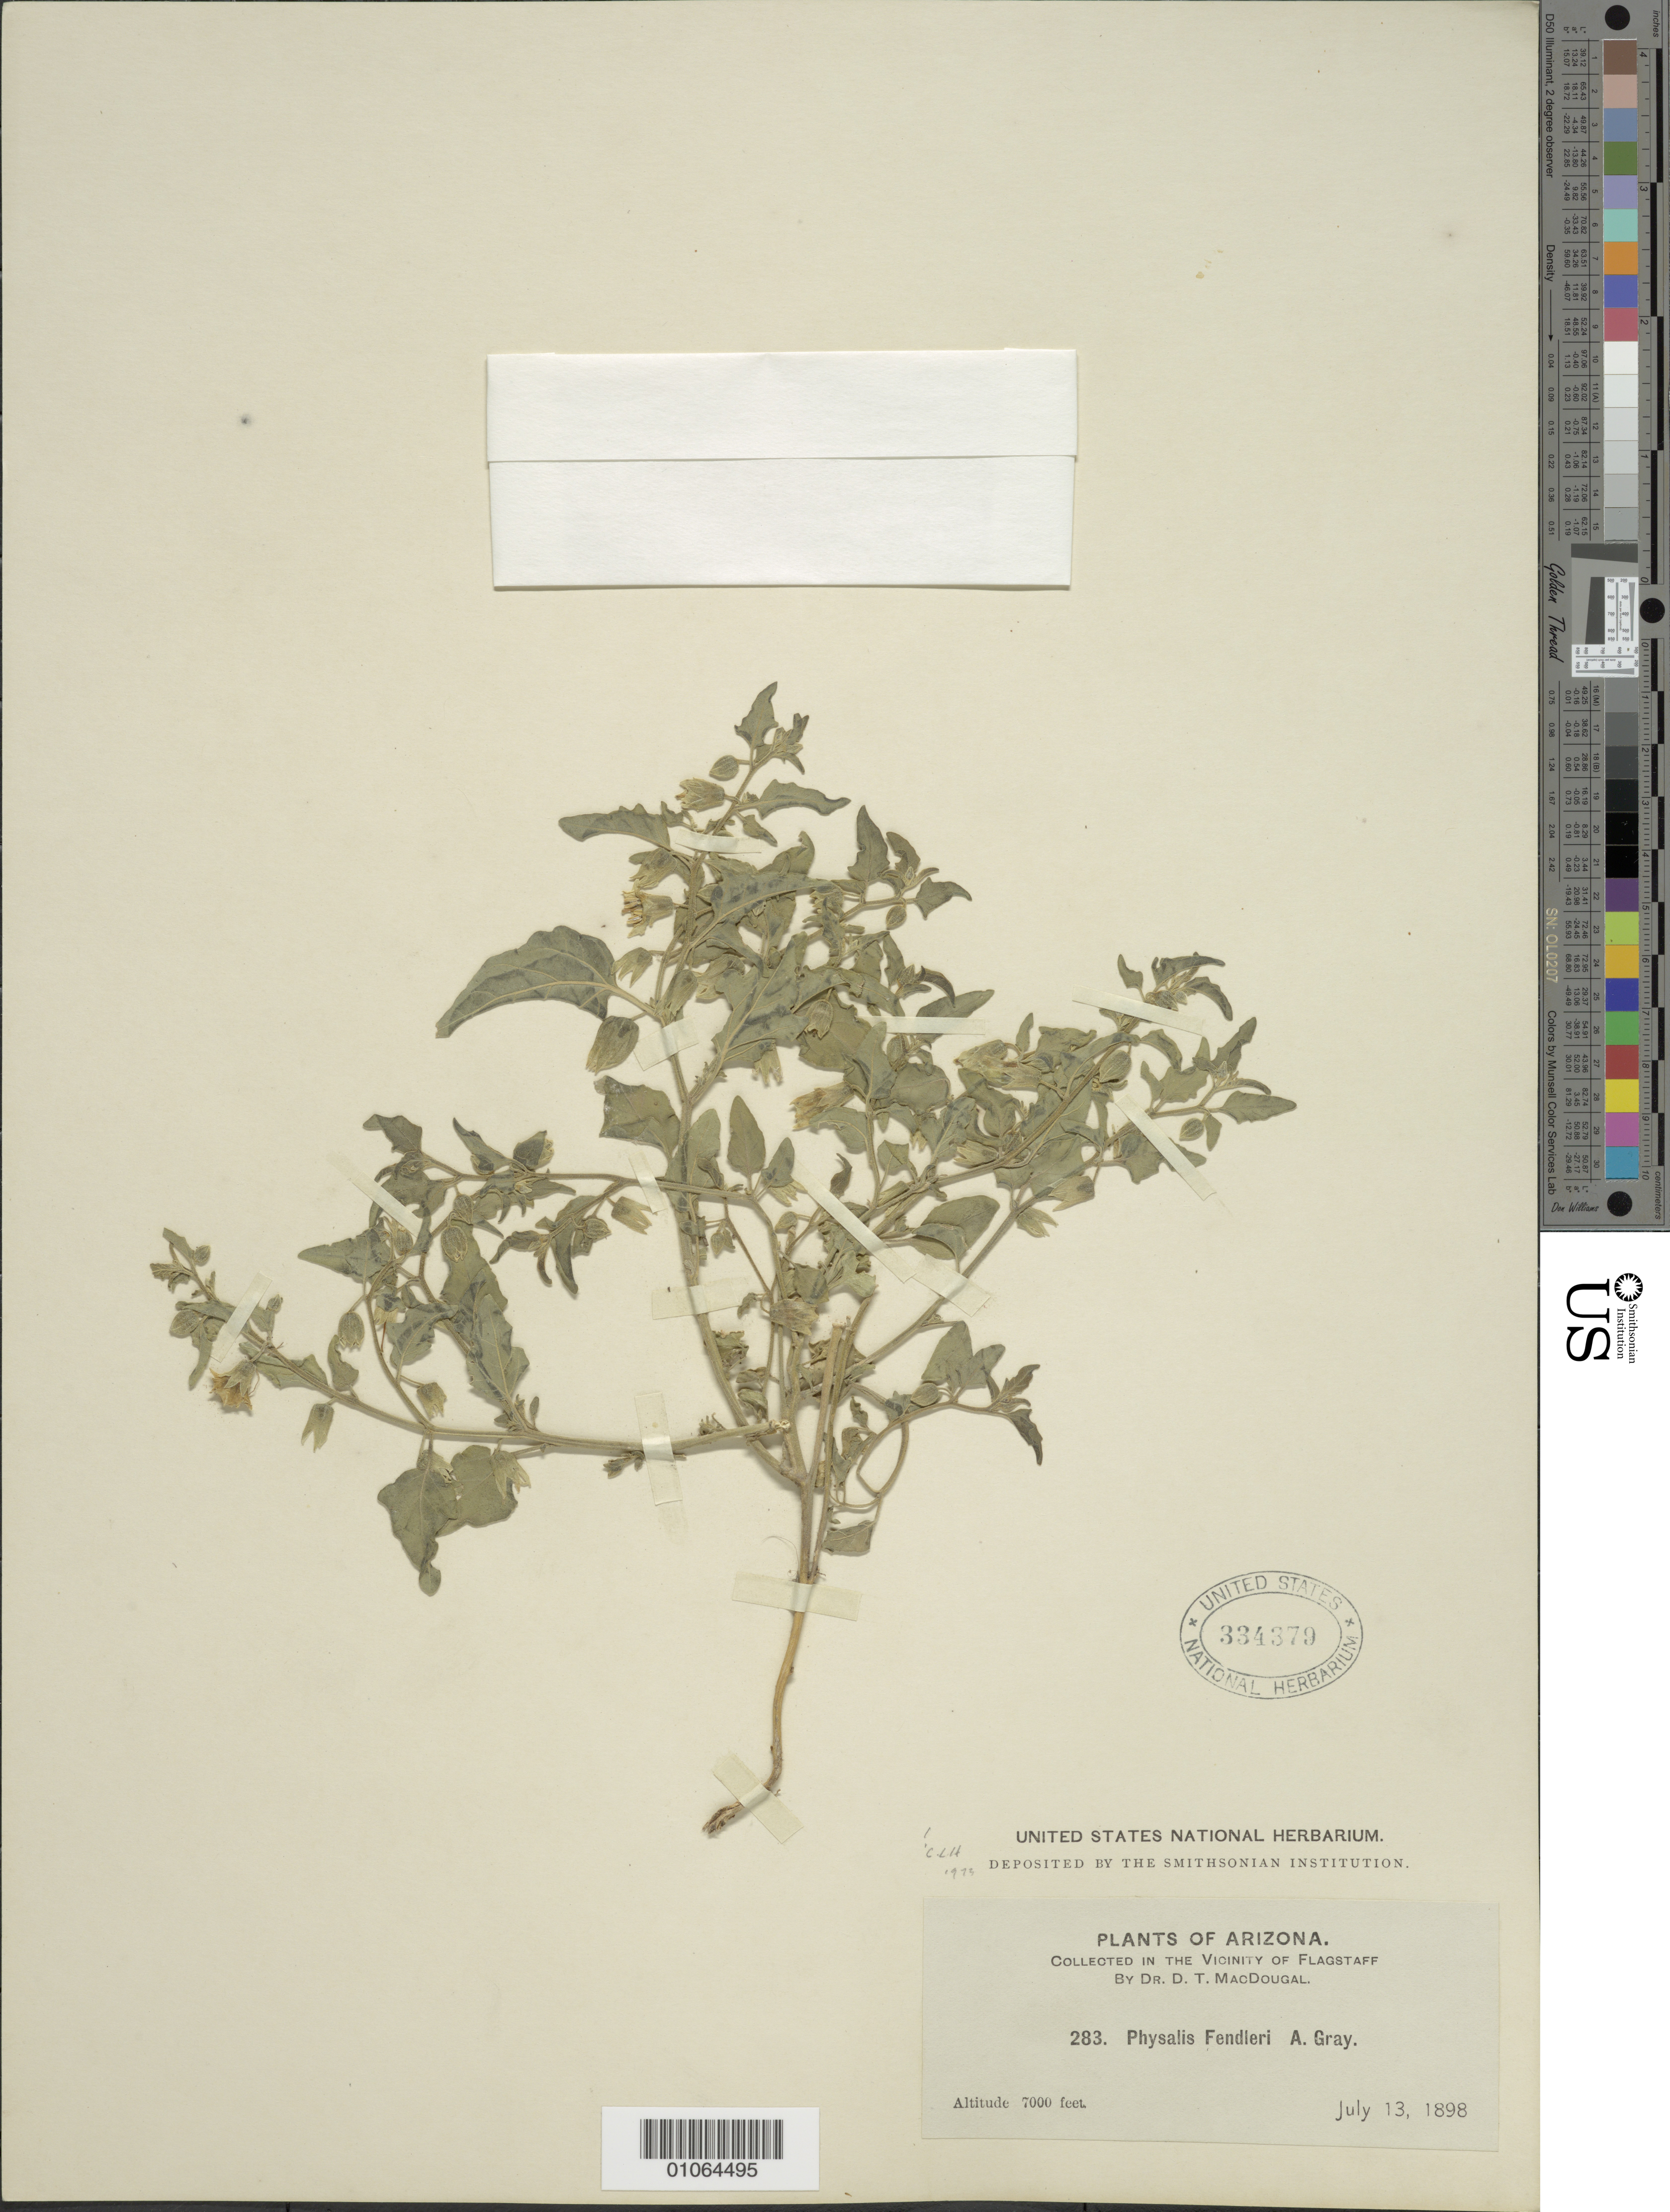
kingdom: Plantae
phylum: Tracheophyta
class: Magnoliopsida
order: Solanales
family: Solanaceae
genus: Physalis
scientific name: Physalis fendleri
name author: A. Gray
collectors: D. T. MacDougal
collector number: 283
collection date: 1898-07-13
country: United States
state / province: Arizona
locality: Vicinity of Flagstaff.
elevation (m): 2134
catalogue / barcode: US 334379